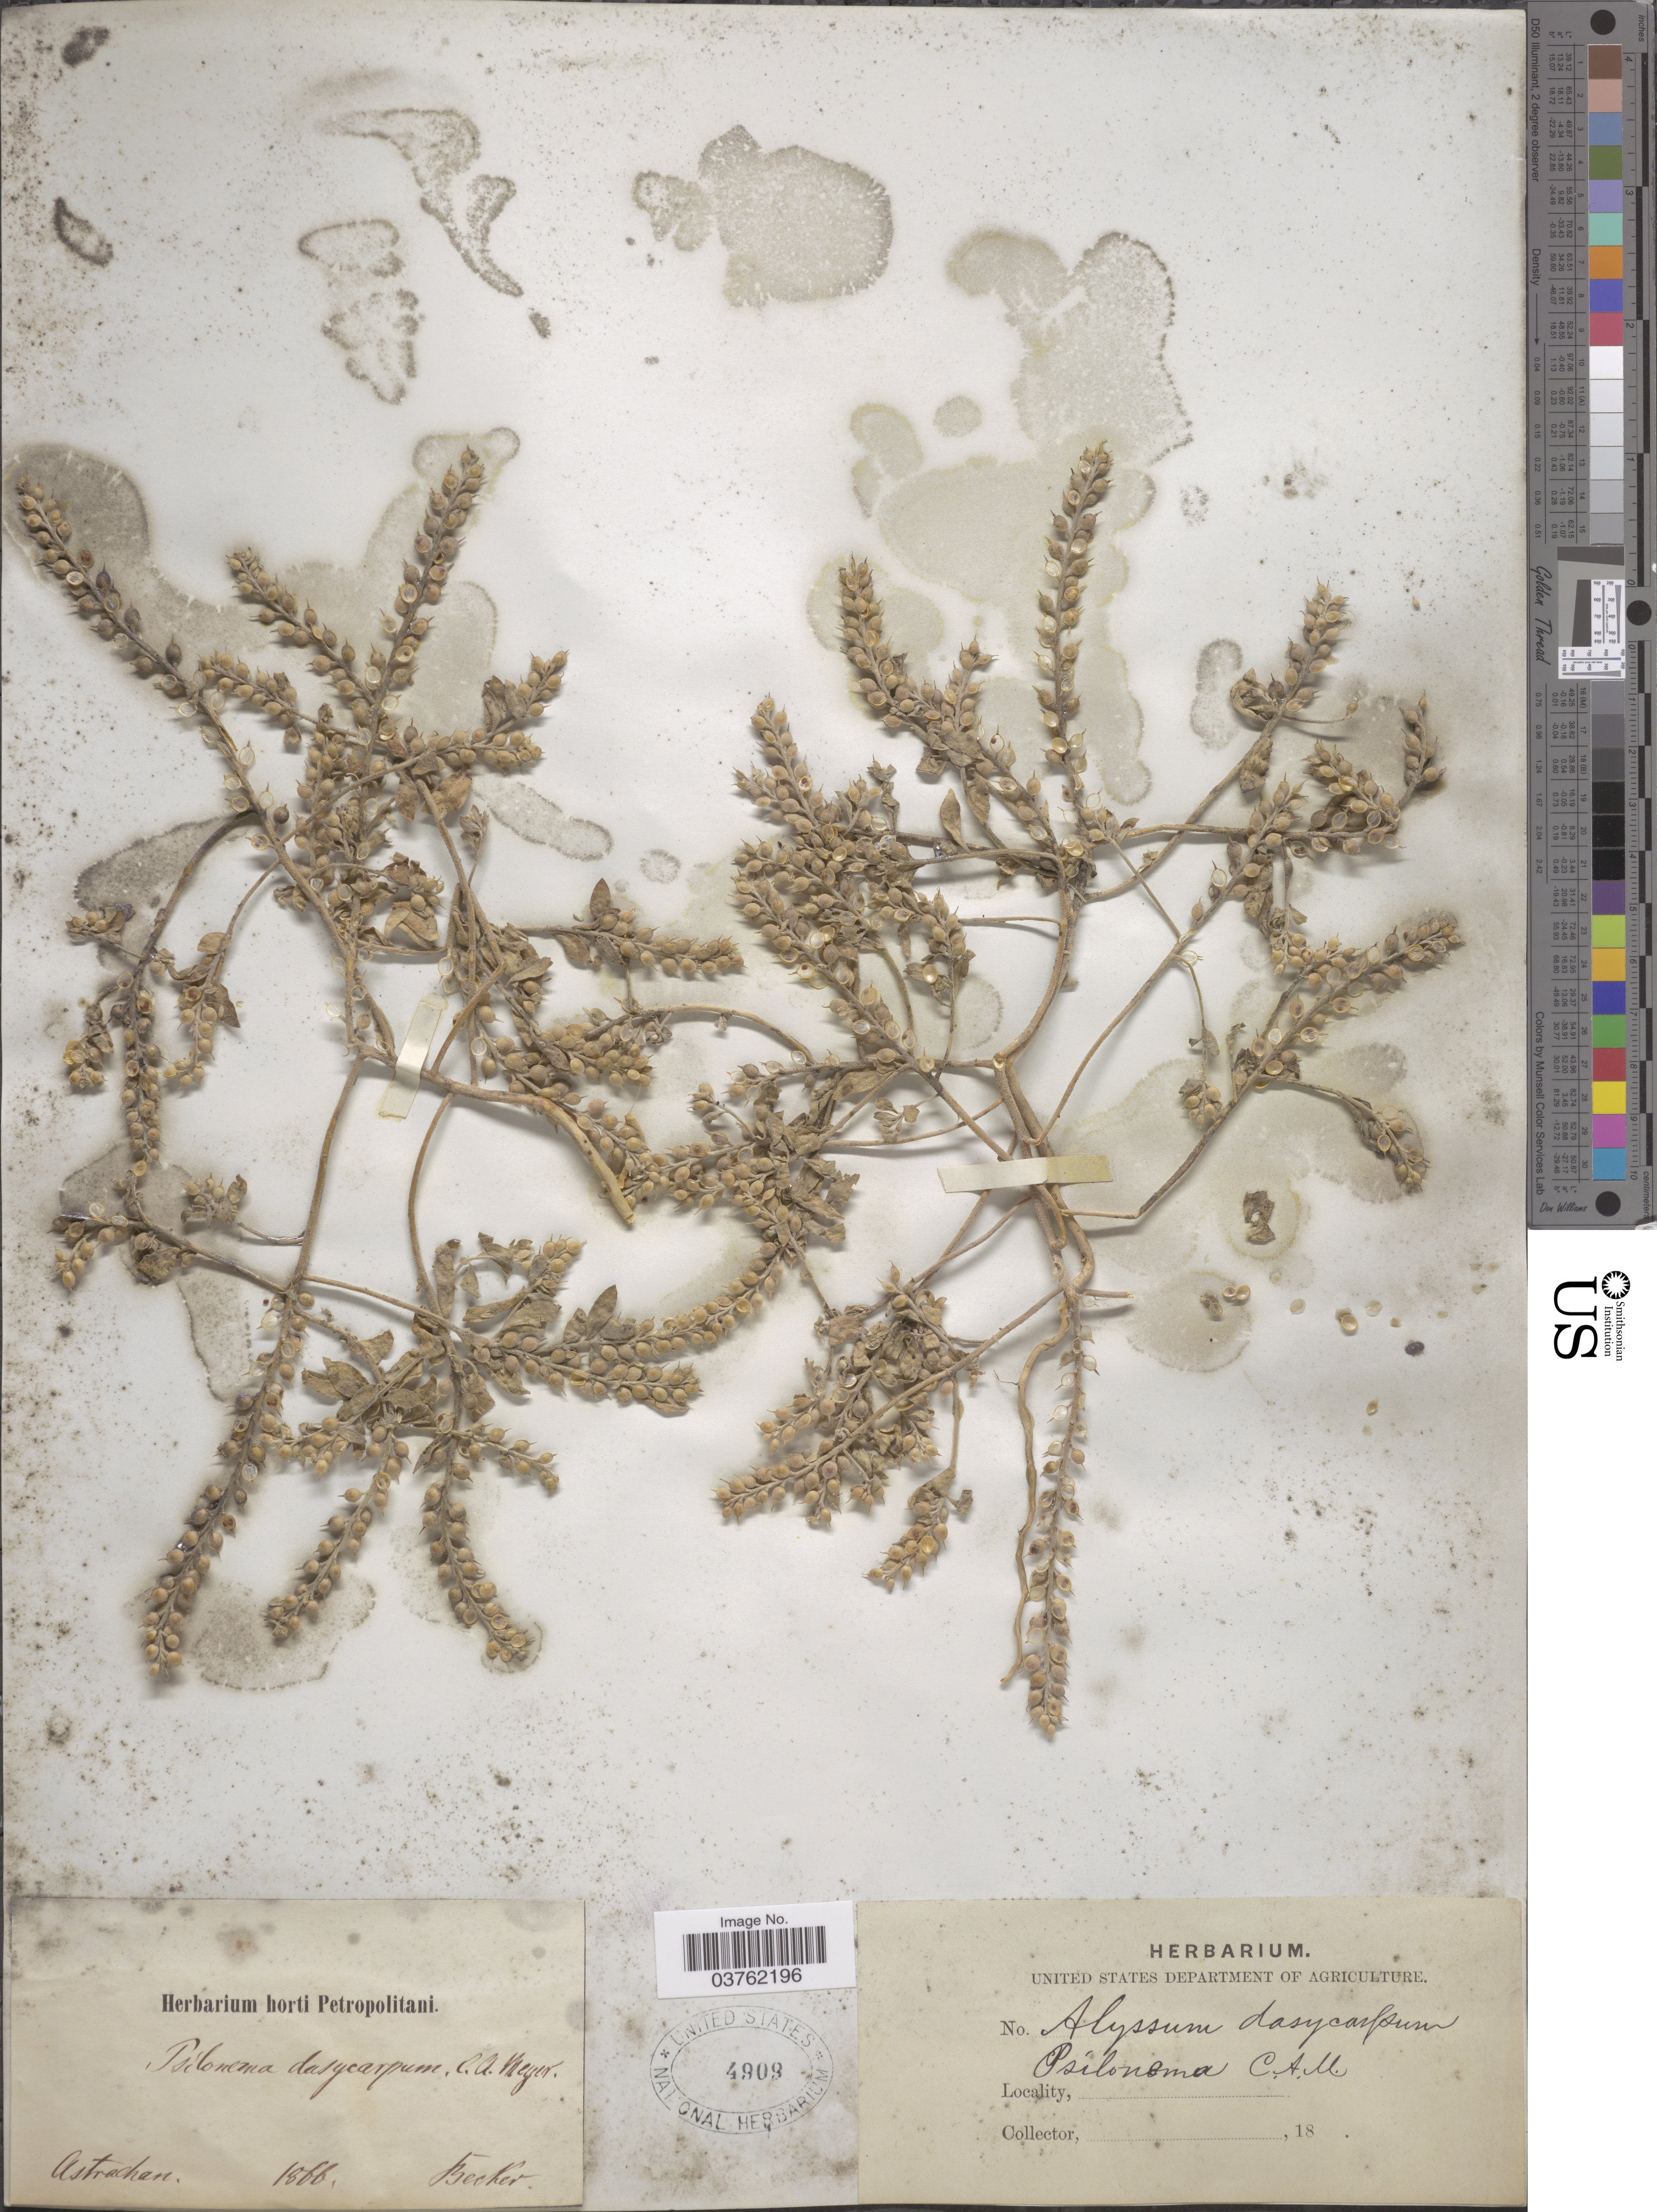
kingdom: Plantae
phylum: Tracheophyta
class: Magnoliopsida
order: Brassicales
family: Brassicaceae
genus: Alyssum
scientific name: Alyssum dasycarpum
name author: Stephan ex Willd.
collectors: -. Becker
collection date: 1866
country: Russian Federation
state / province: Astrakhan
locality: Astrachan.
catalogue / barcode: US 4909